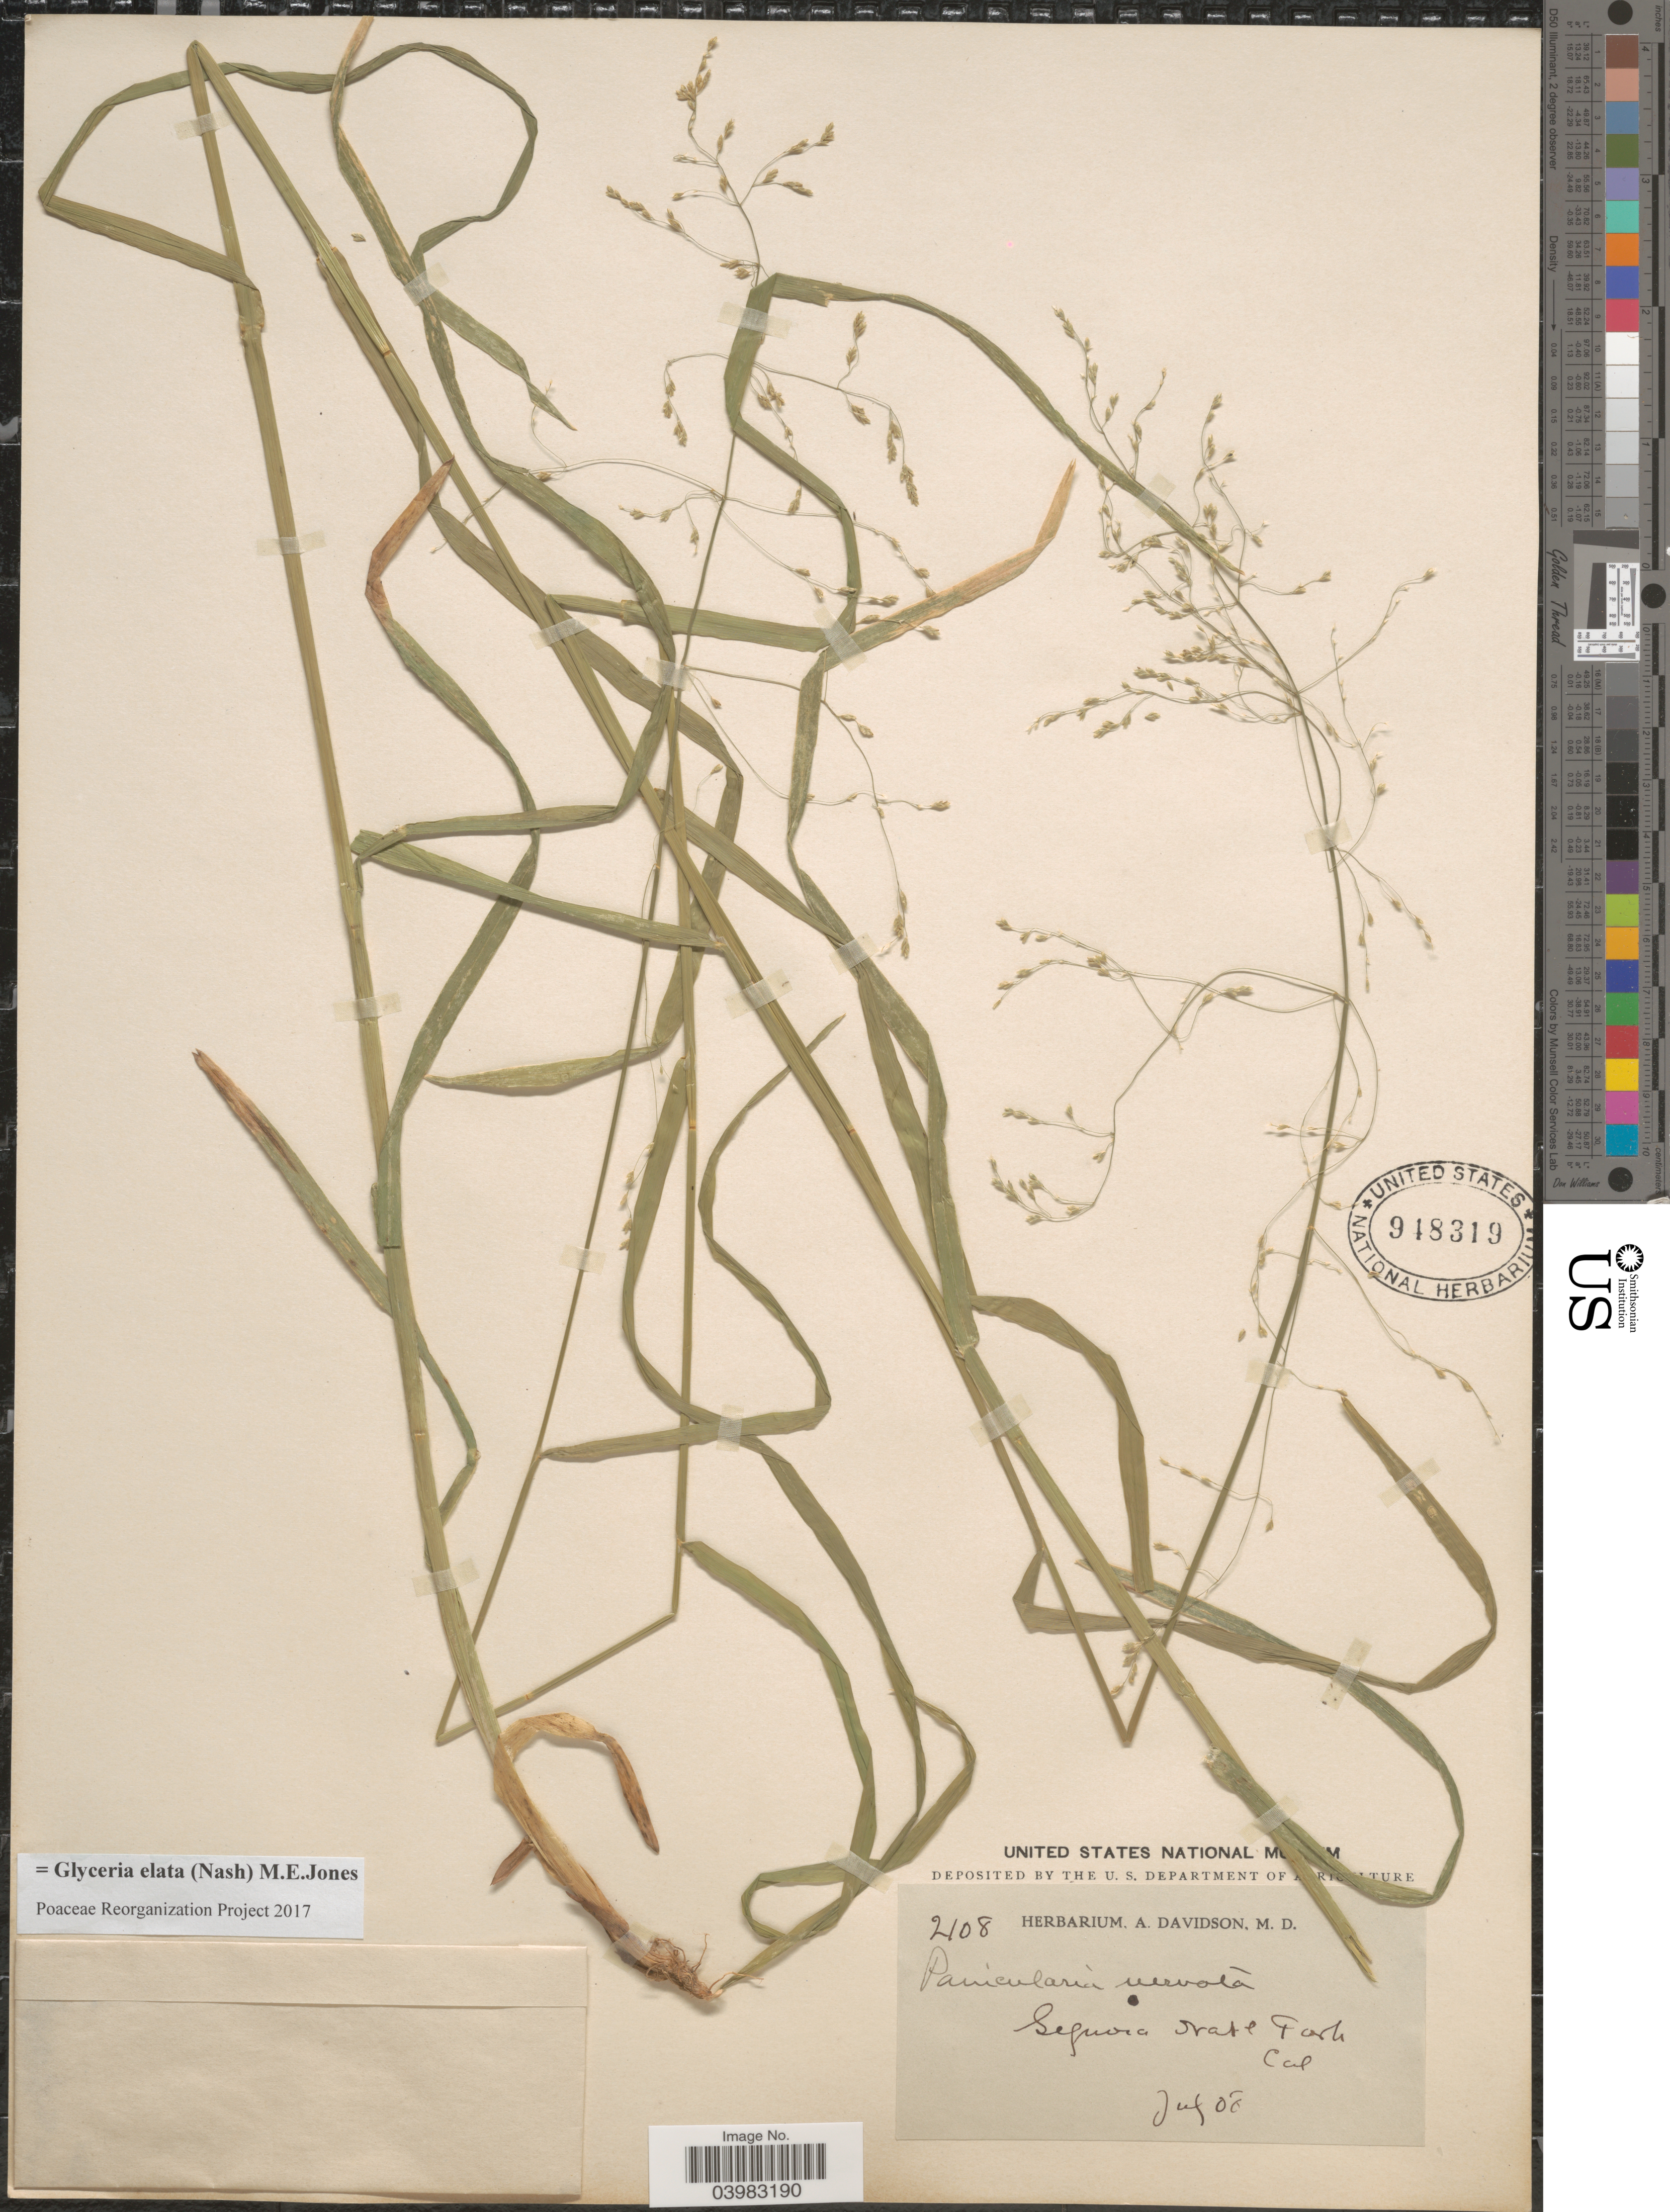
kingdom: Plantae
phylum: Tracheophyta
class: Liliopsida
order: Poales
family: Poaceae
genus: Glyceria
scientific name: Glyceria elata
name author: (Nash) M.E. Jones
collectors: ex herb. A. Davidson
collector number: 2108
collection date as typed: Transcribed d/m/y: /7/8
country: United States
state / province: California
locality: Sequoia Nat'l Park.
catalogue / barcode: US 948319